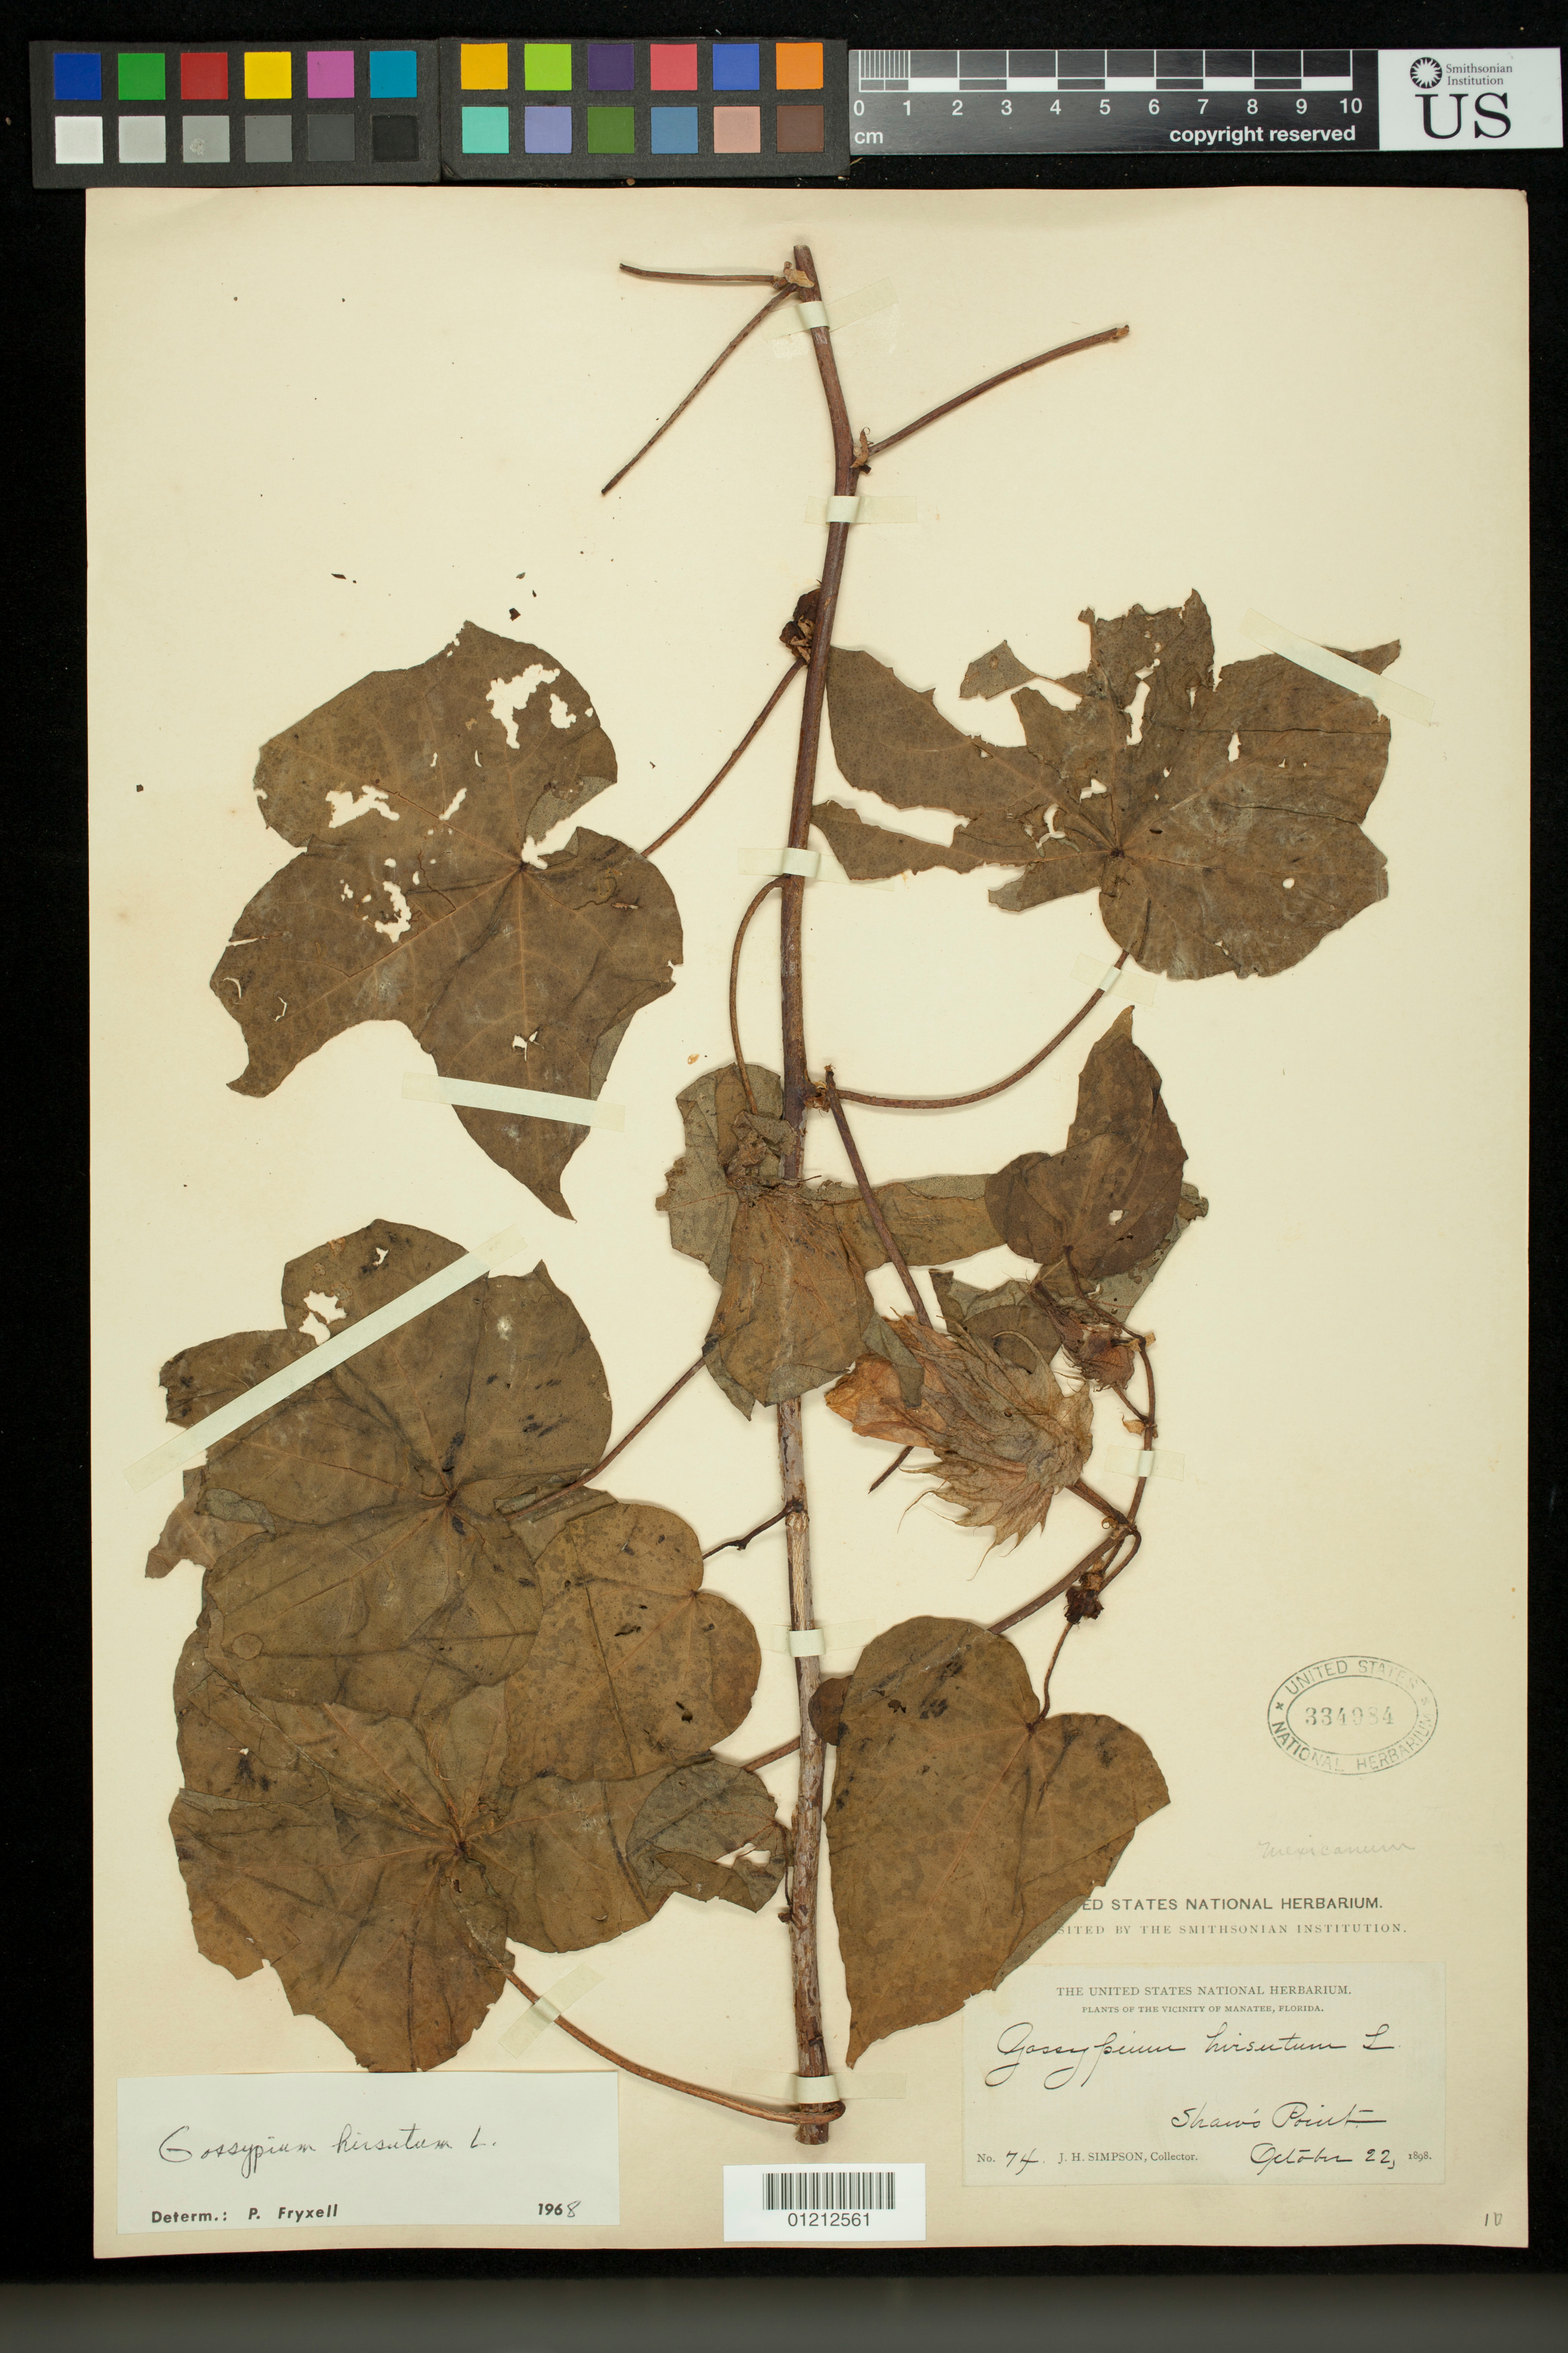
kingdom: Plantae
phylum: Tracheophyta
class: Magnoliopsida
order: Malvales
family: Malvaceae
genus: Gossypium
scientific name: Gossypium hirsutum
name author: L.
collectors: J. H. Simpson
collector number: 74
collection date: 1898-10-22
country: United States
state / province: Florida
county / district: Manatee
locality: Shaw's Point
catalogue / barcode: US 334984